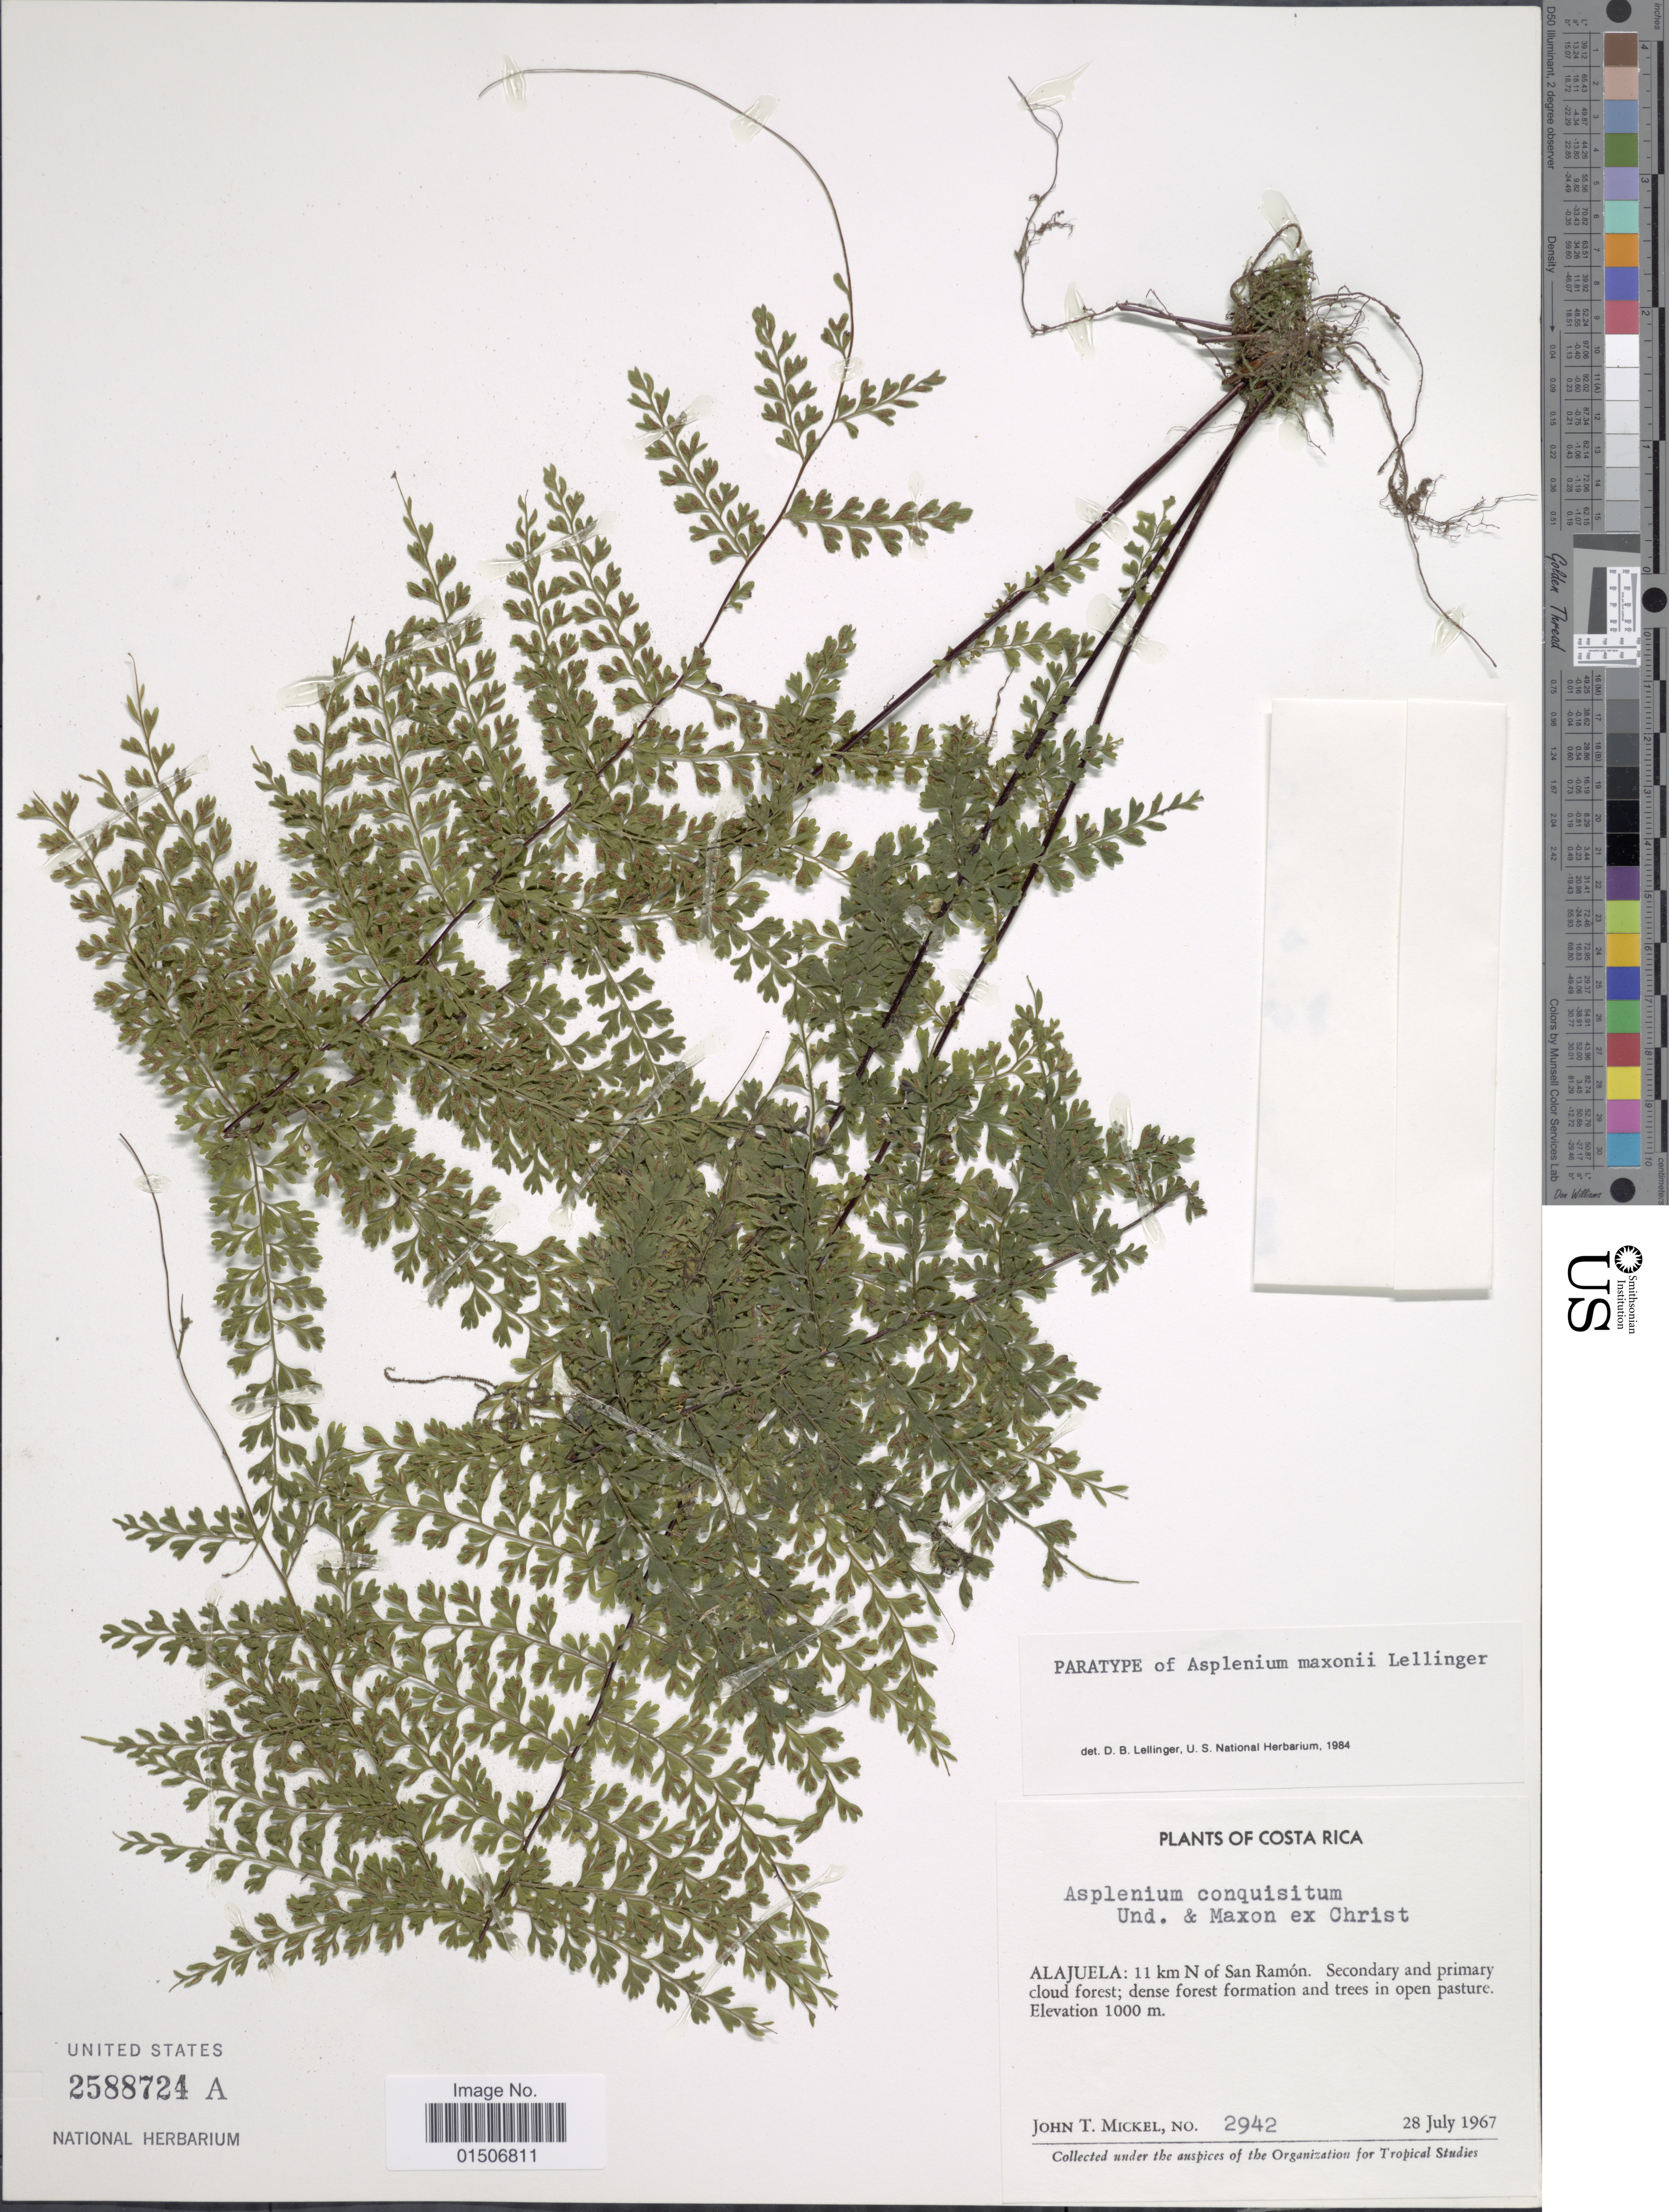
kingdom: Plantae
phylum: Tracheophyta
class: Polypodiopsida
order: Polypodiales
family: Aspleniaceae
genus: Asplenium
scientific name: Asplenium maxonii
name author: Lellinger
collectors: J. T. Mickel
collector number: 2942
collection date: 1967-07-28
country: Costa Rica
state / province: Alajuela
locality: Alajuela: 11 km N of San Ramón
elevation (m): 1000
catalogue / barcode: US 2588724A